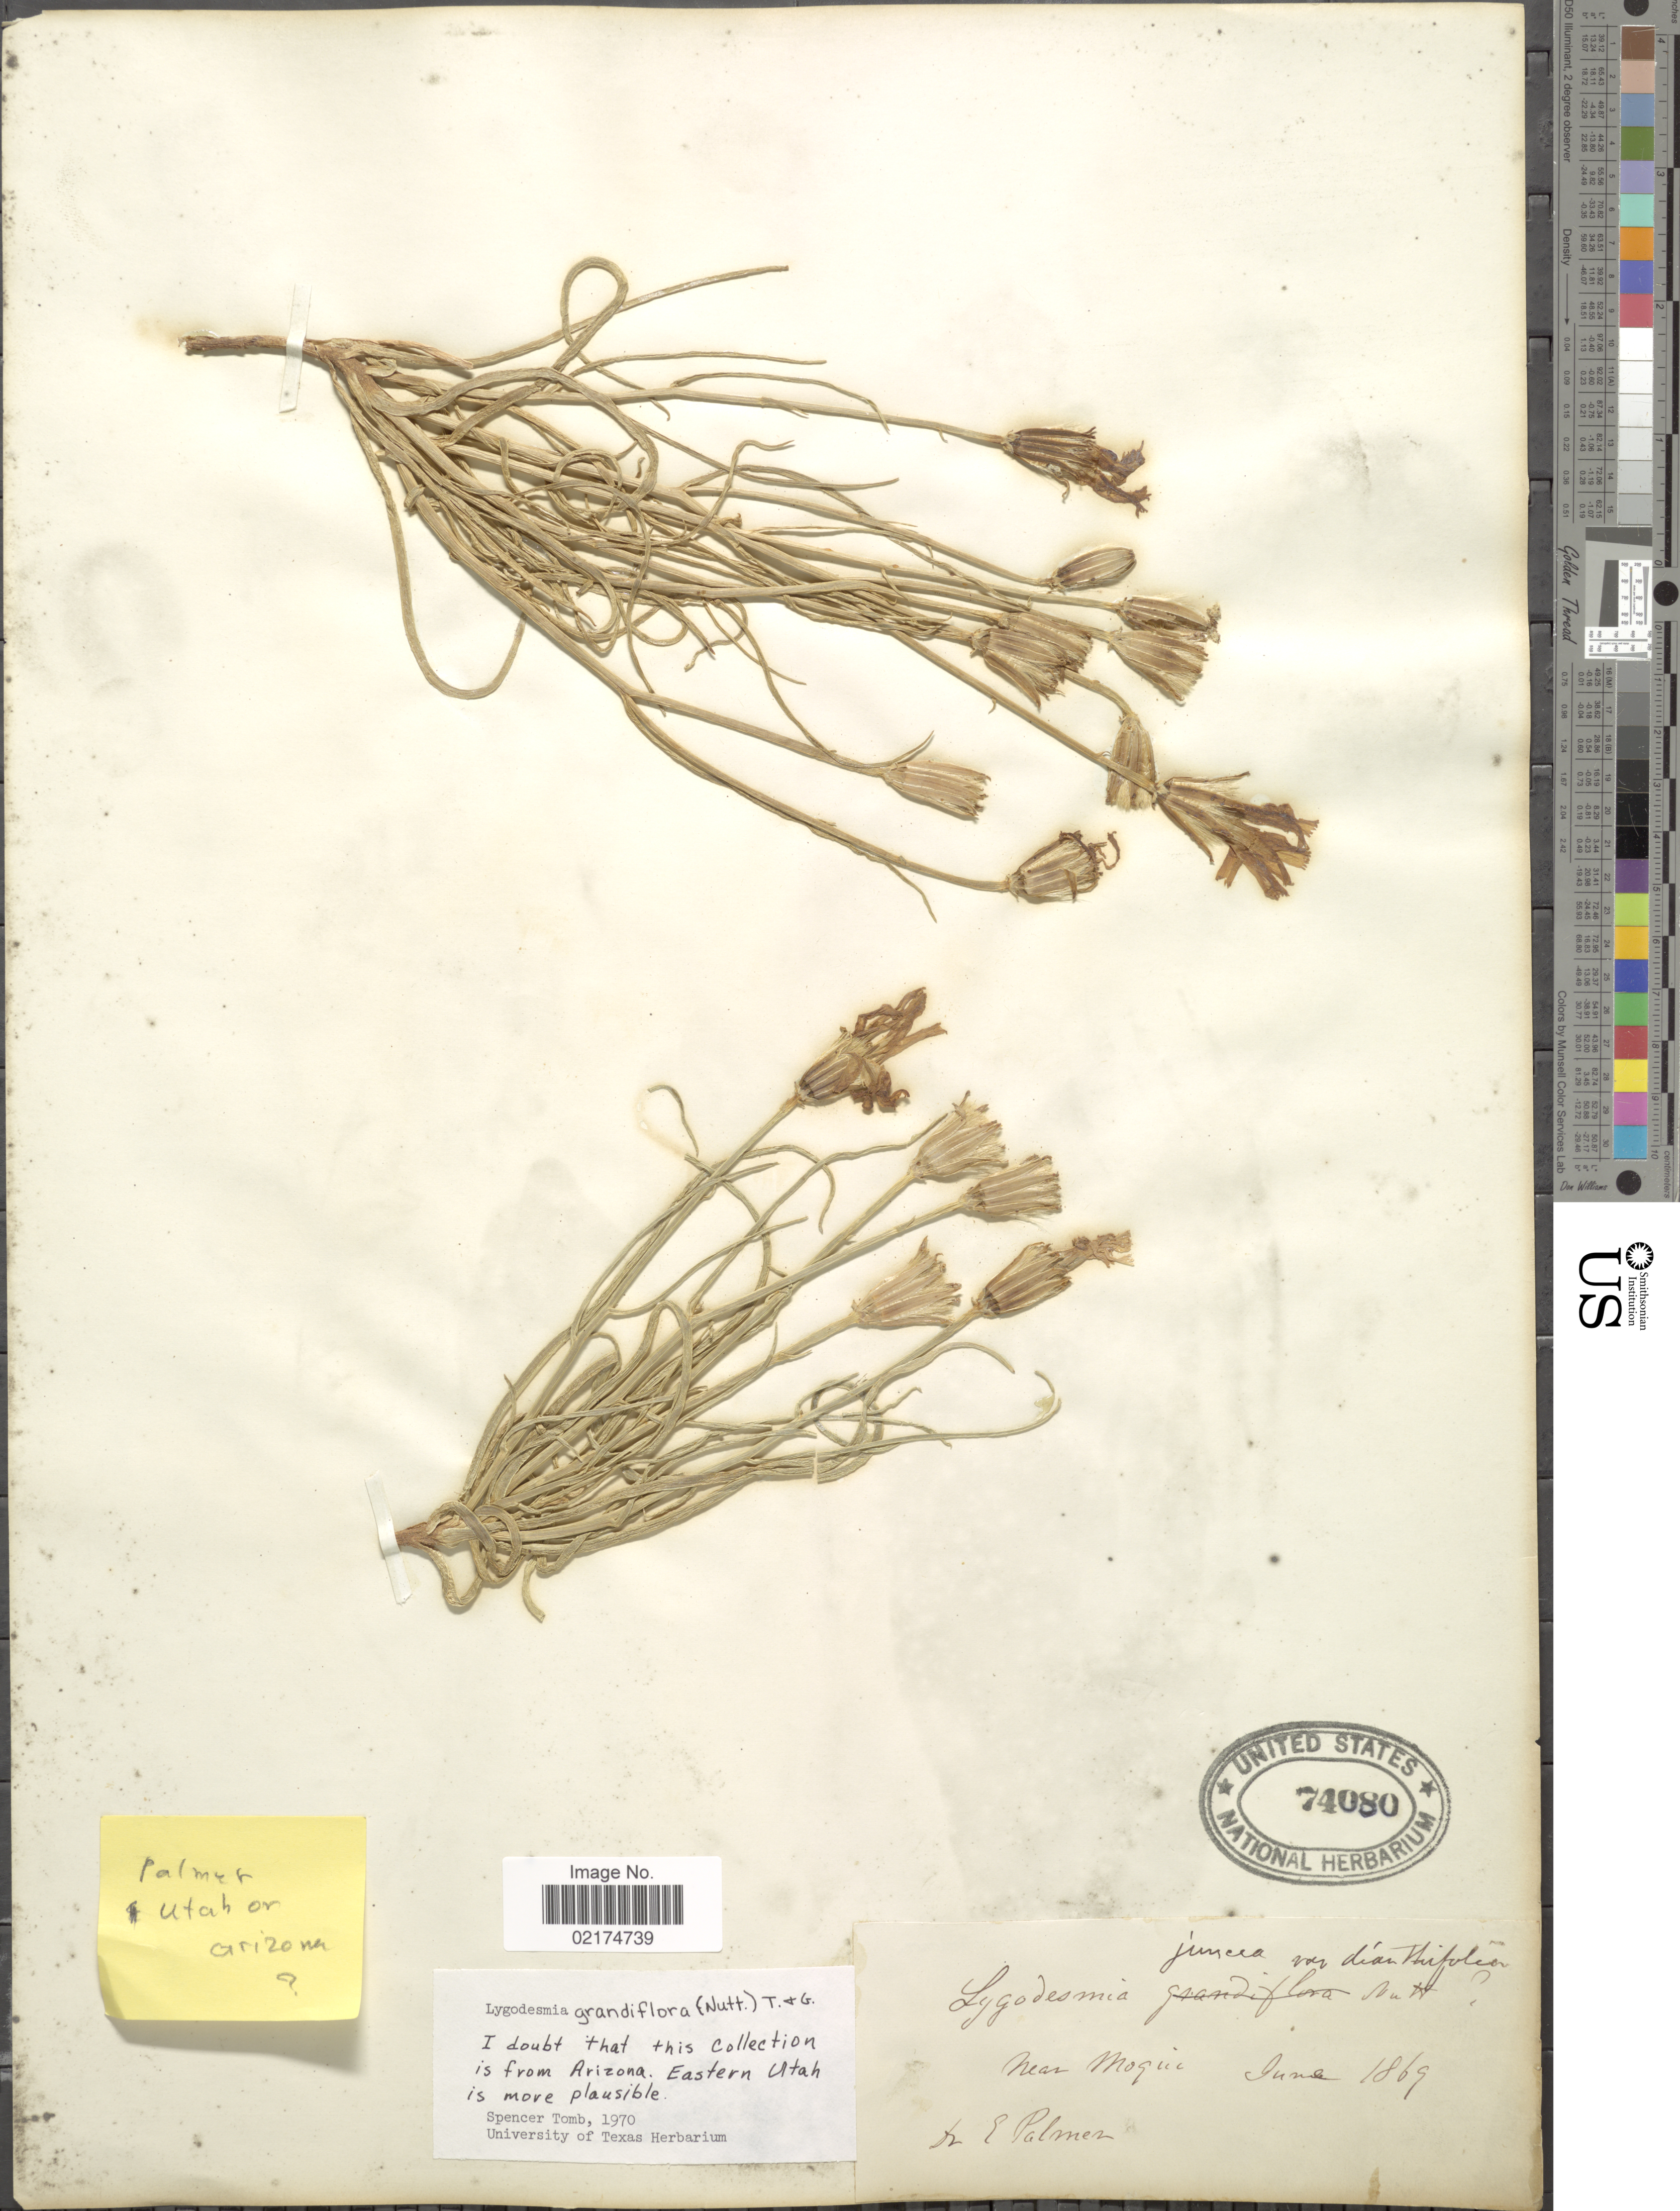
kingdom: Plantae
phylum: Tracheophyta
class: Magnoliopsida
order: Asterales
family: Asteraceae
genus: Lygodesmia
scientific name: Lygodesmia grandiflora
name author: Torr. & A. Gray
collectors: E. Palmer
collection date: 1869-06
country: United States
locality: Utah or Arizona, Near Moqui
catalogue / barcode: US 74080